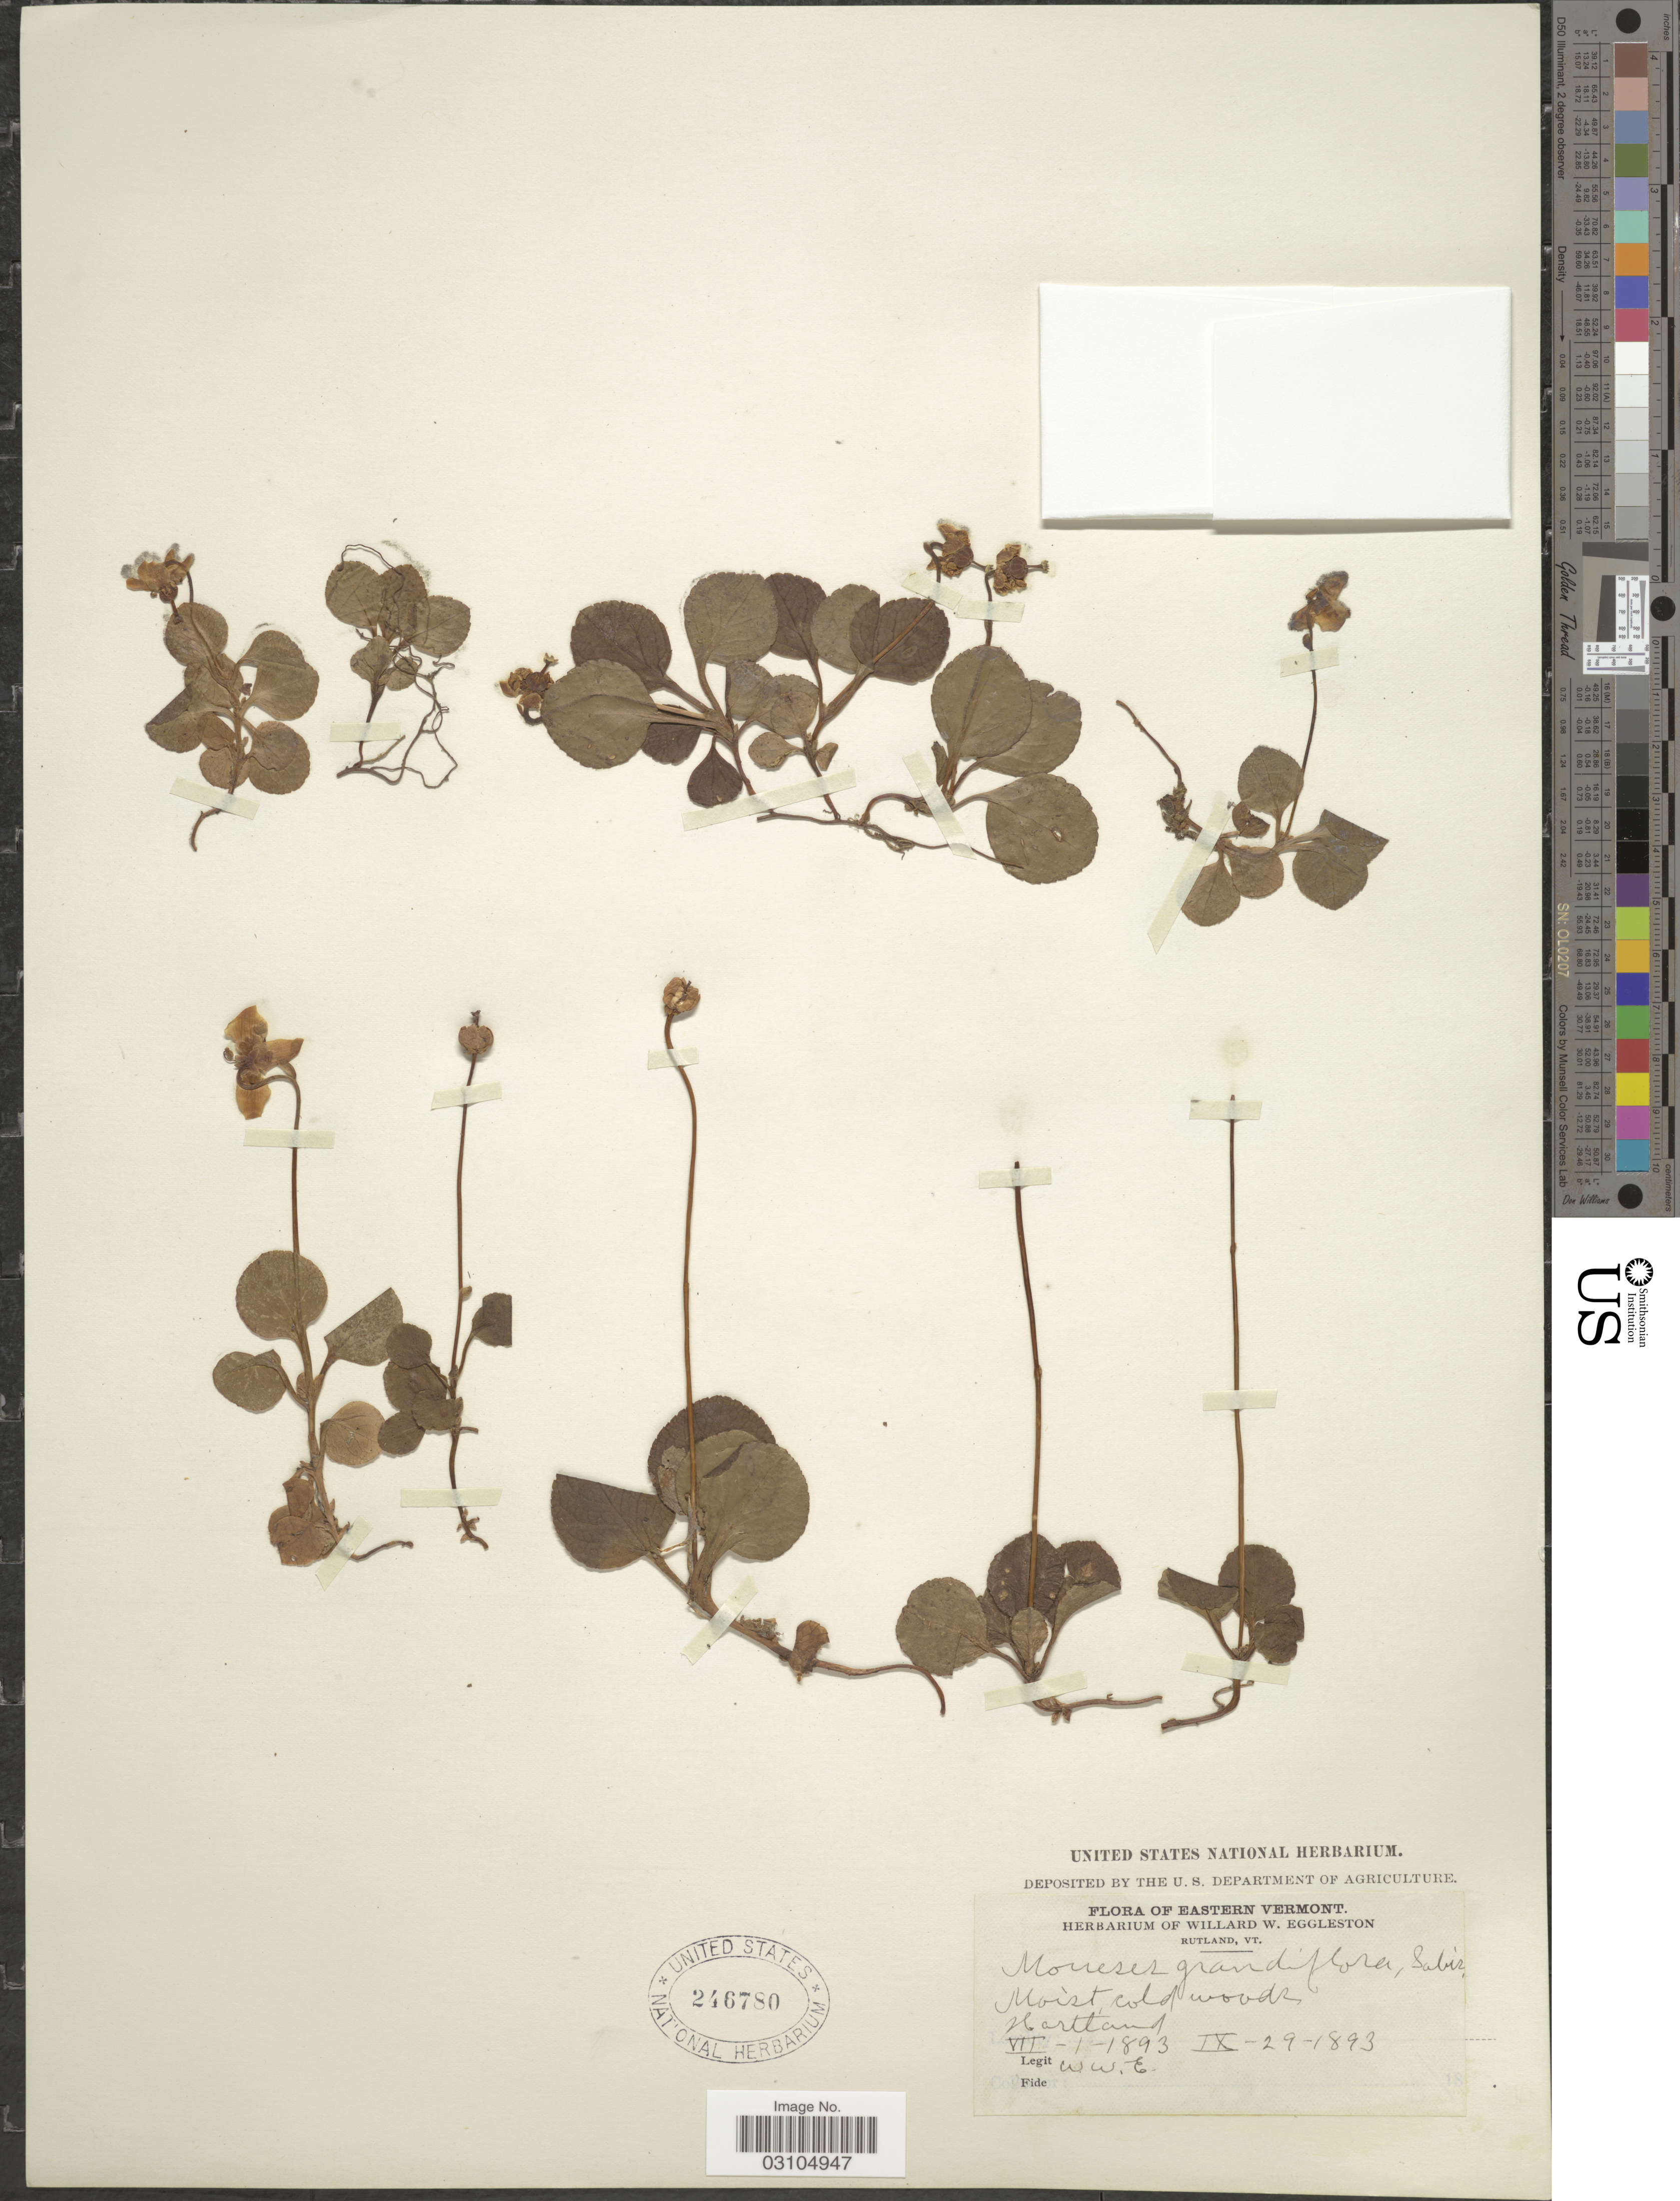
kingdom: Plantae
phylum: Tracheophyta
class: Magnoliopsida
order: Ericales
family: Ericaceae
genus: Moneses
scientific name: Moneses uniflora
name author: (L.) A. Gray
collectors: W. W. Eggleston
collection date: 1893-07-01/1893-09-29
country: United States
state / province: Vermont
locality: Eastern Vermont, Hartland.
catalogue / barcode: US 246780